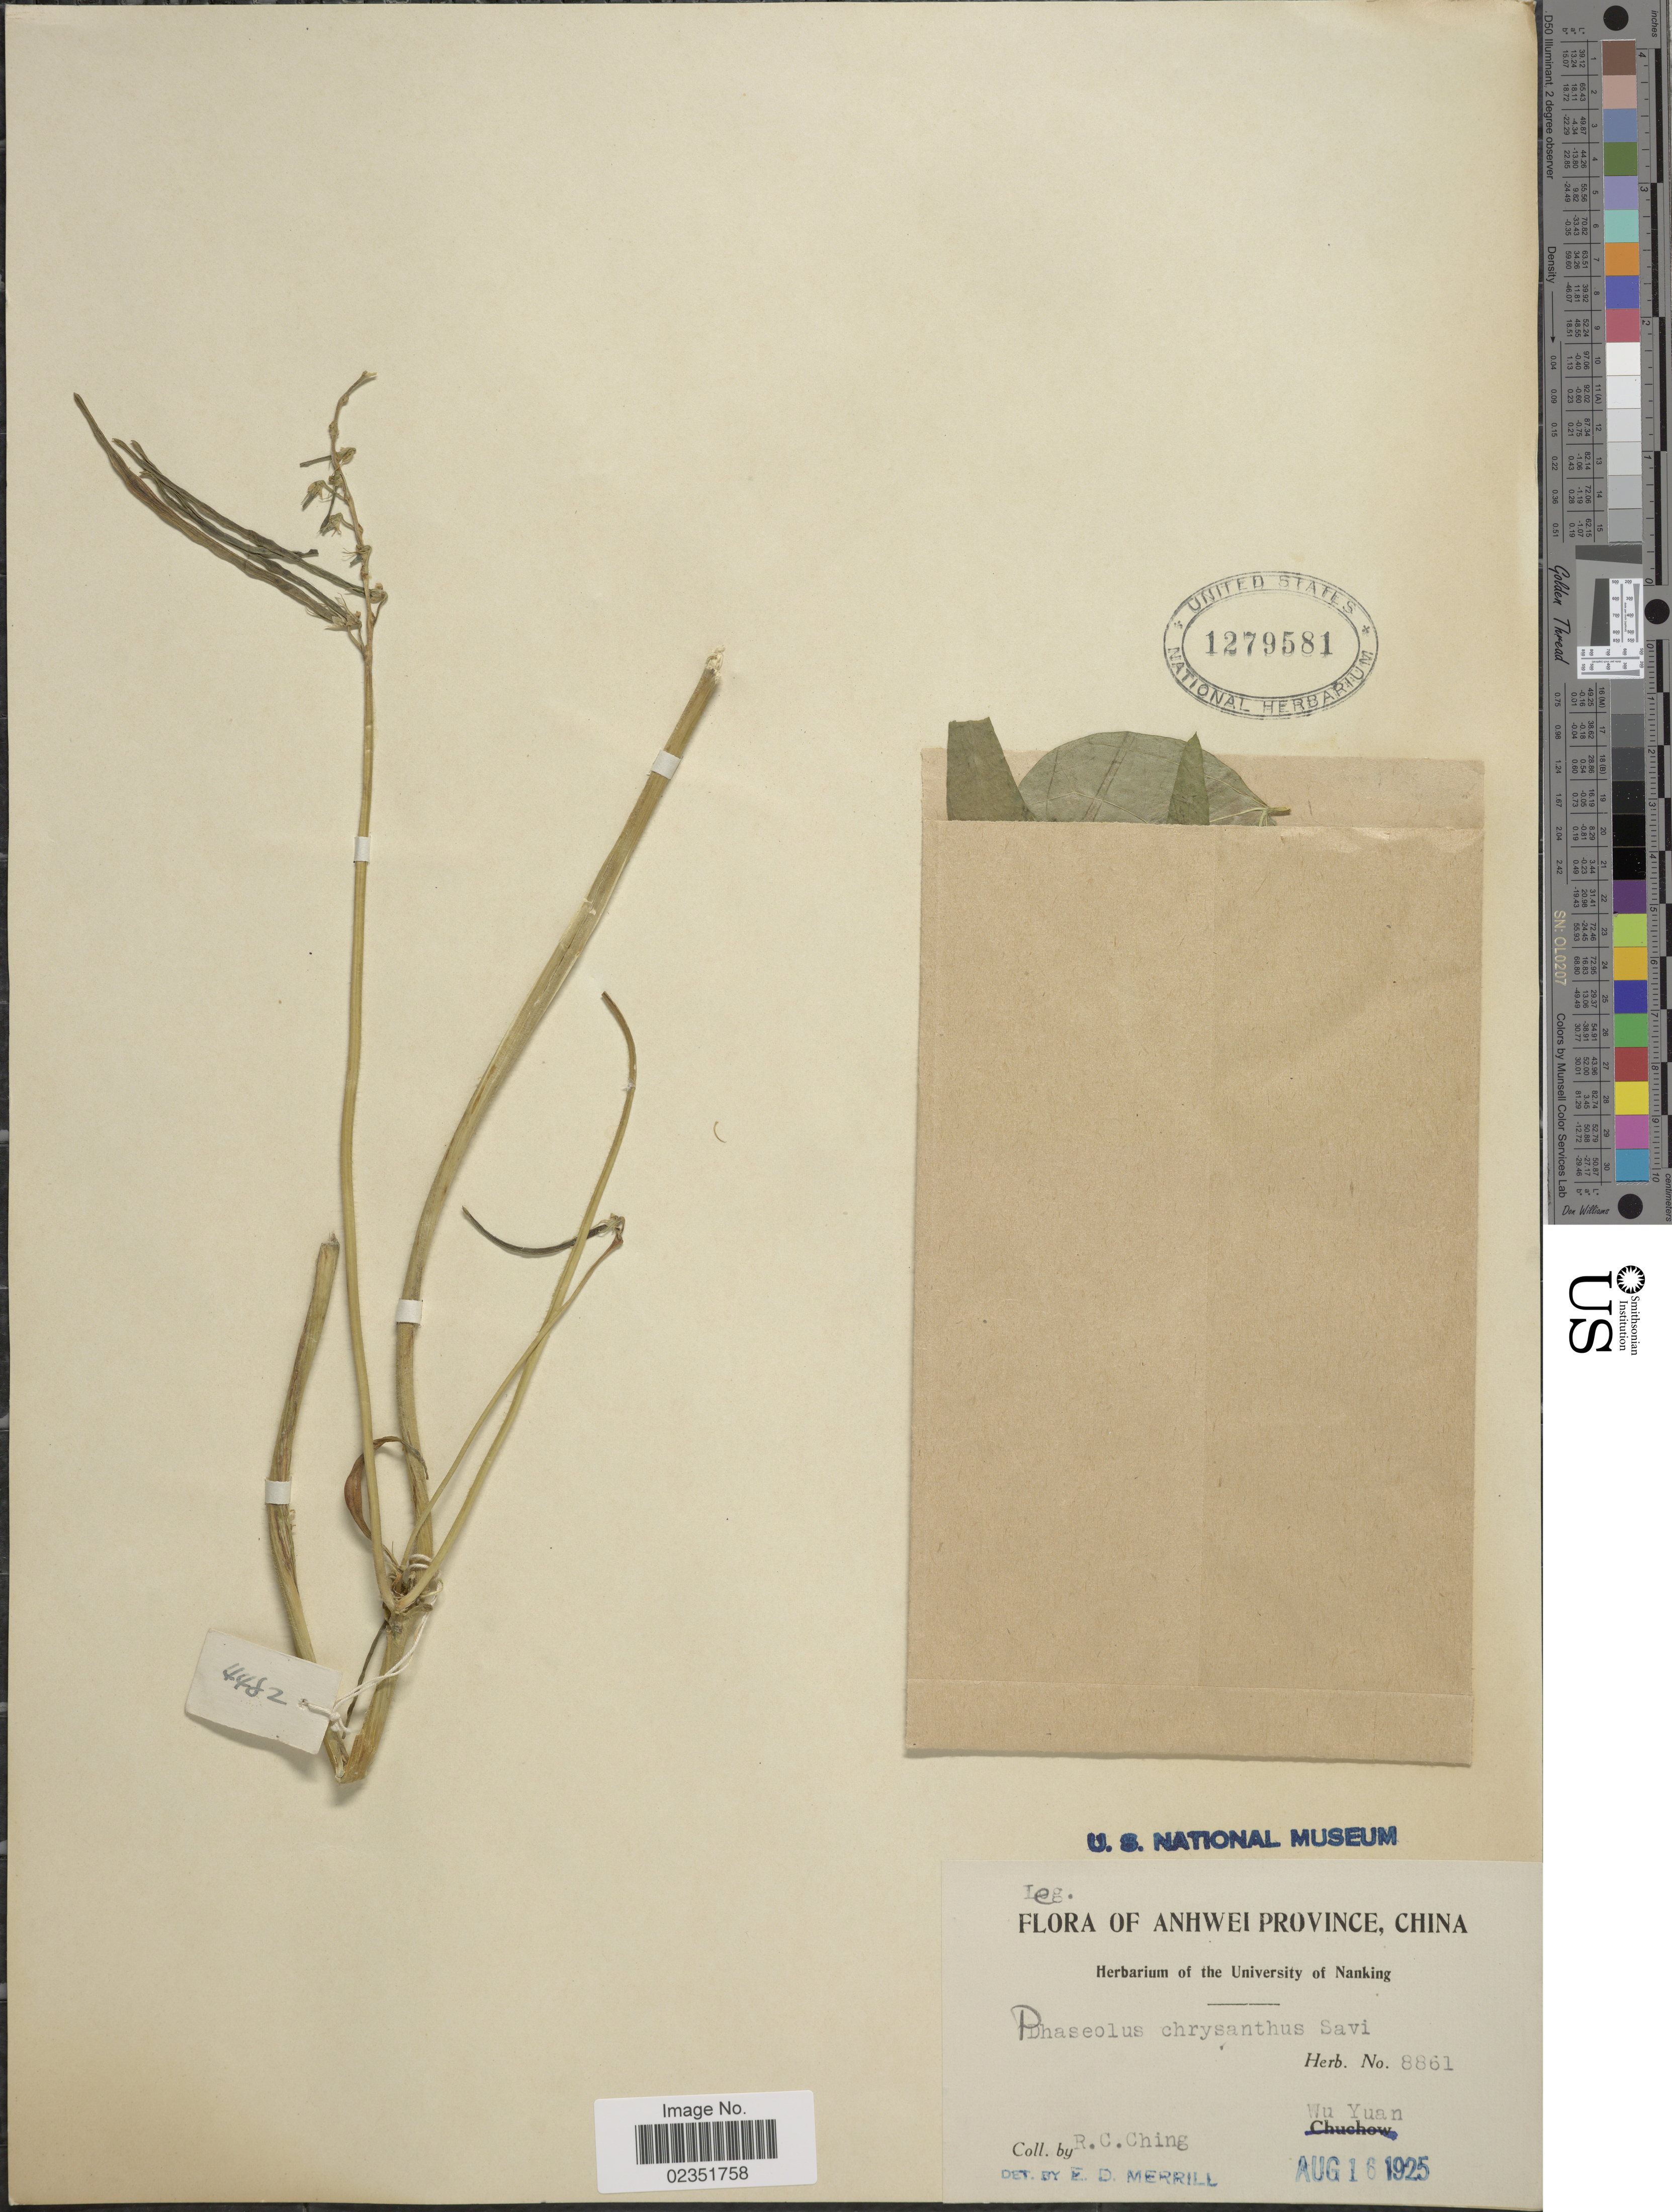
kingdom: Plantae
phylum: Tracheophyta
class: Magnoliopsida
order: Fabales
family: Fabaceae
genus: Phaseolus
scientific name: Phaseolus chrysanthos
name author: Savi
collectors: R. C. Ching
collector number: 8861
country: China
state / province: Anhui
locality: Anhwei Province, Wu Yuan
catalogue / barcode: US 1279581